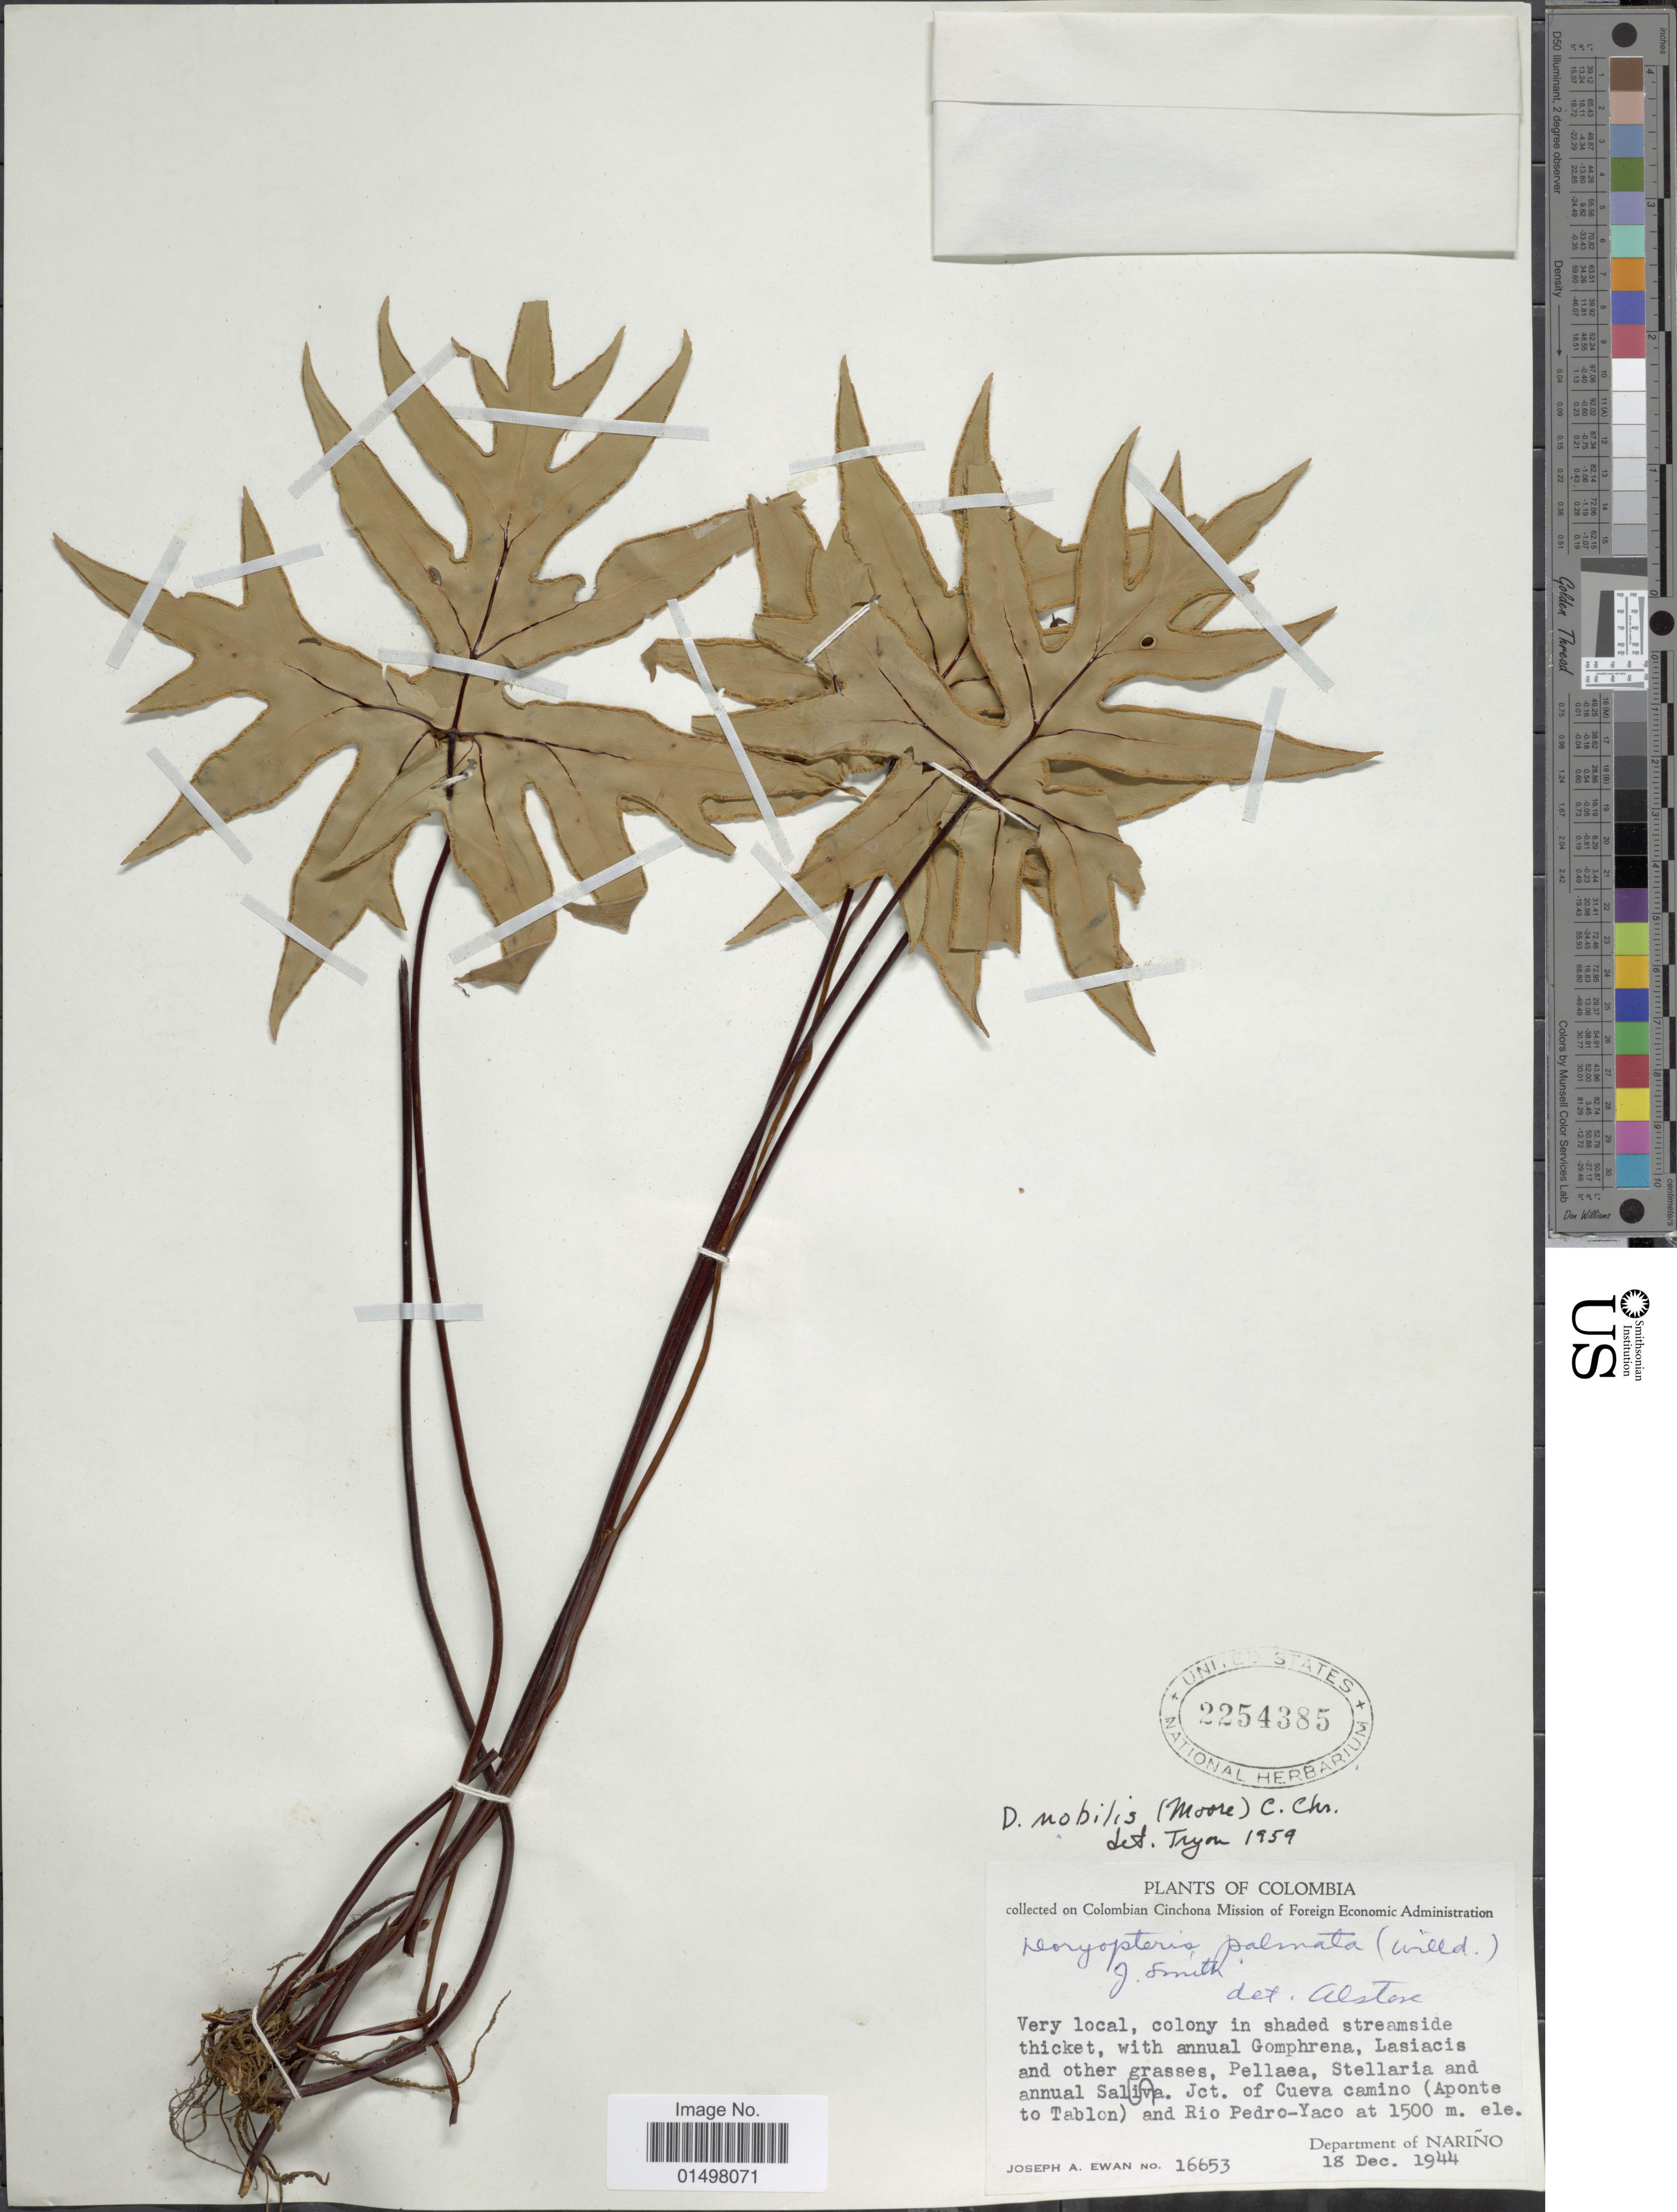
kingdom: Plantae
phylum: Tracheophyta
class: Polypodiopsida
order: Polypodiales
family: Pteridaceae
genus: Doryopteris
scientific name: Doryopteris nobilis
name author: (T. Moore) C. Chr.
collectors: J. A. Ewan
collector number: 16653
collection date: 1944-12-18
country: Colombia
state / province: Nariño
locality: Jct. of Cueva camino (Aponte to Tablon) and Rio Pedro-Yaco. Departamento of Narino.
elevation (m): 1500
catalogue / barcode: US 2254385